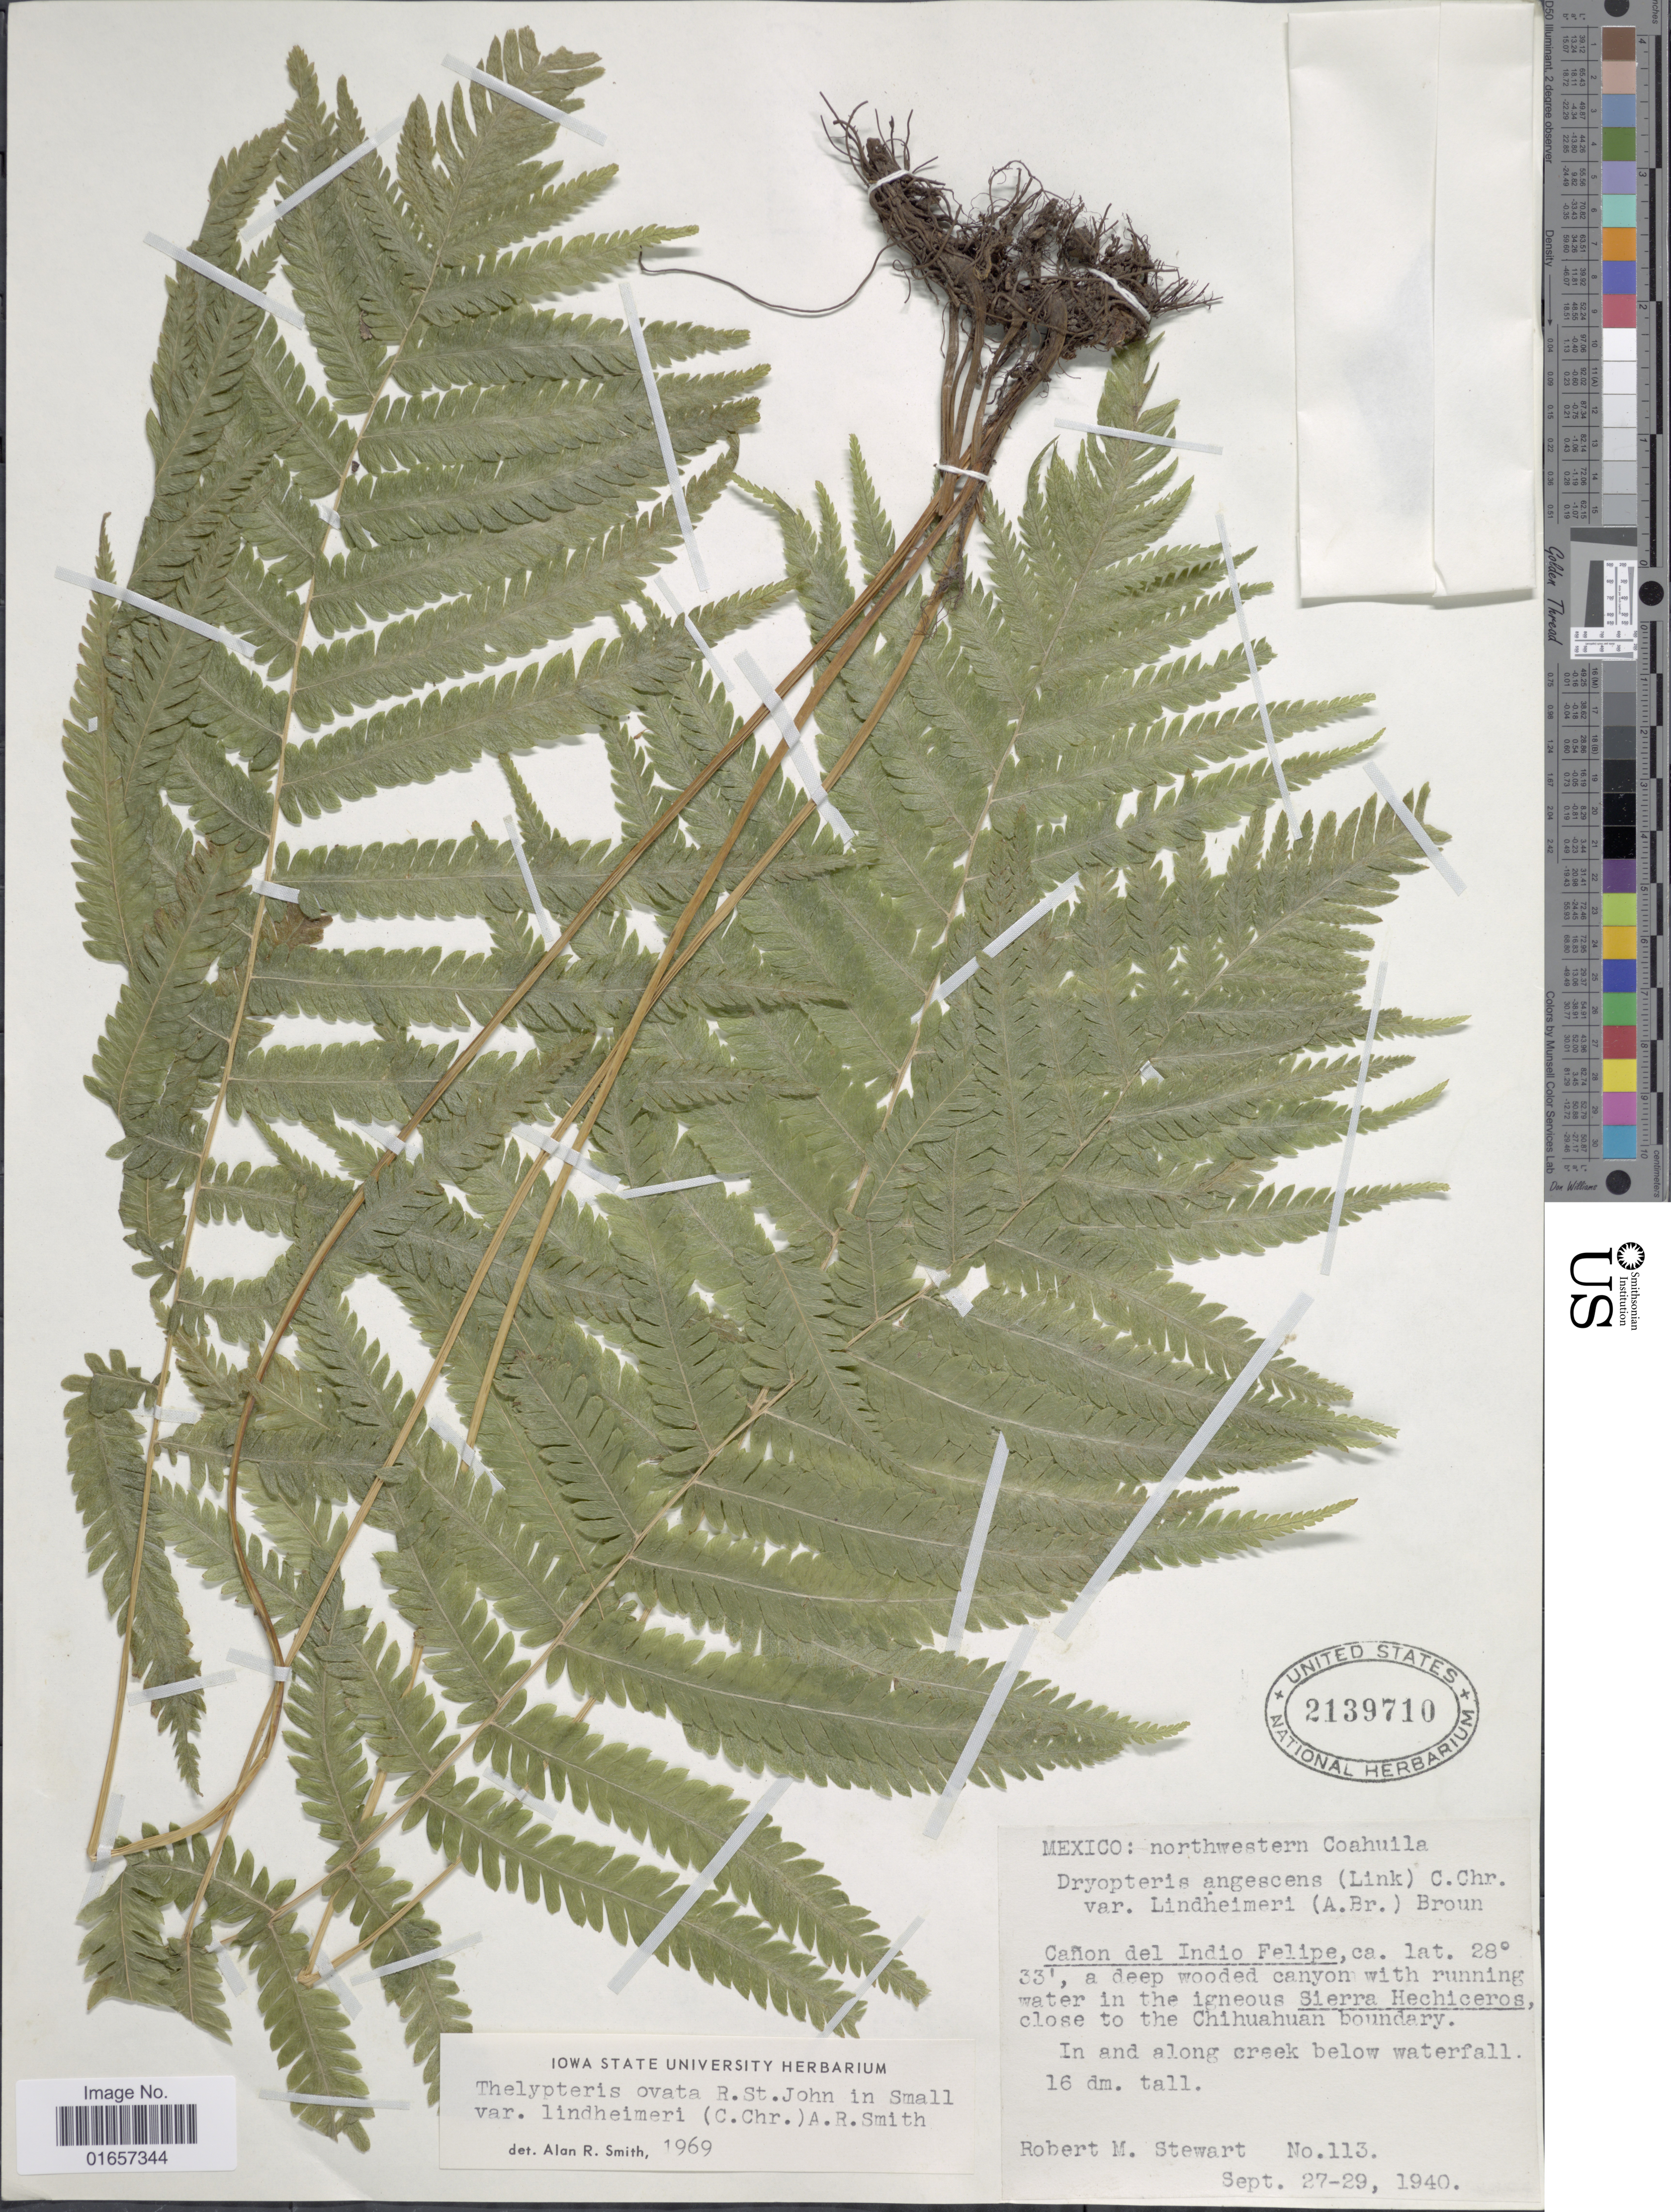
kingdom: Plantae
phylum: Tracheophyta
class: Polypodiopsida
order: Polypodiales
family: Thelypteridaceae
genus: Christella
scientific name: Christella ovata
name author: (R.P. St. John) Á. Löve & D. Löve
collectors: R. M. Stewart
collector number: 113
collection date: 1940-09-27/1940-09-29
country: Mexico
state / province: Coahuila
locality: Northwestern Coahuila, Cañon del Indio Felipe, a deep wooded canyon with running water in the igneous Sierra Hechiceros, close to the Chihuahuan boundary, in and along creek below waterfall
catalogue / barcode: US 2139710